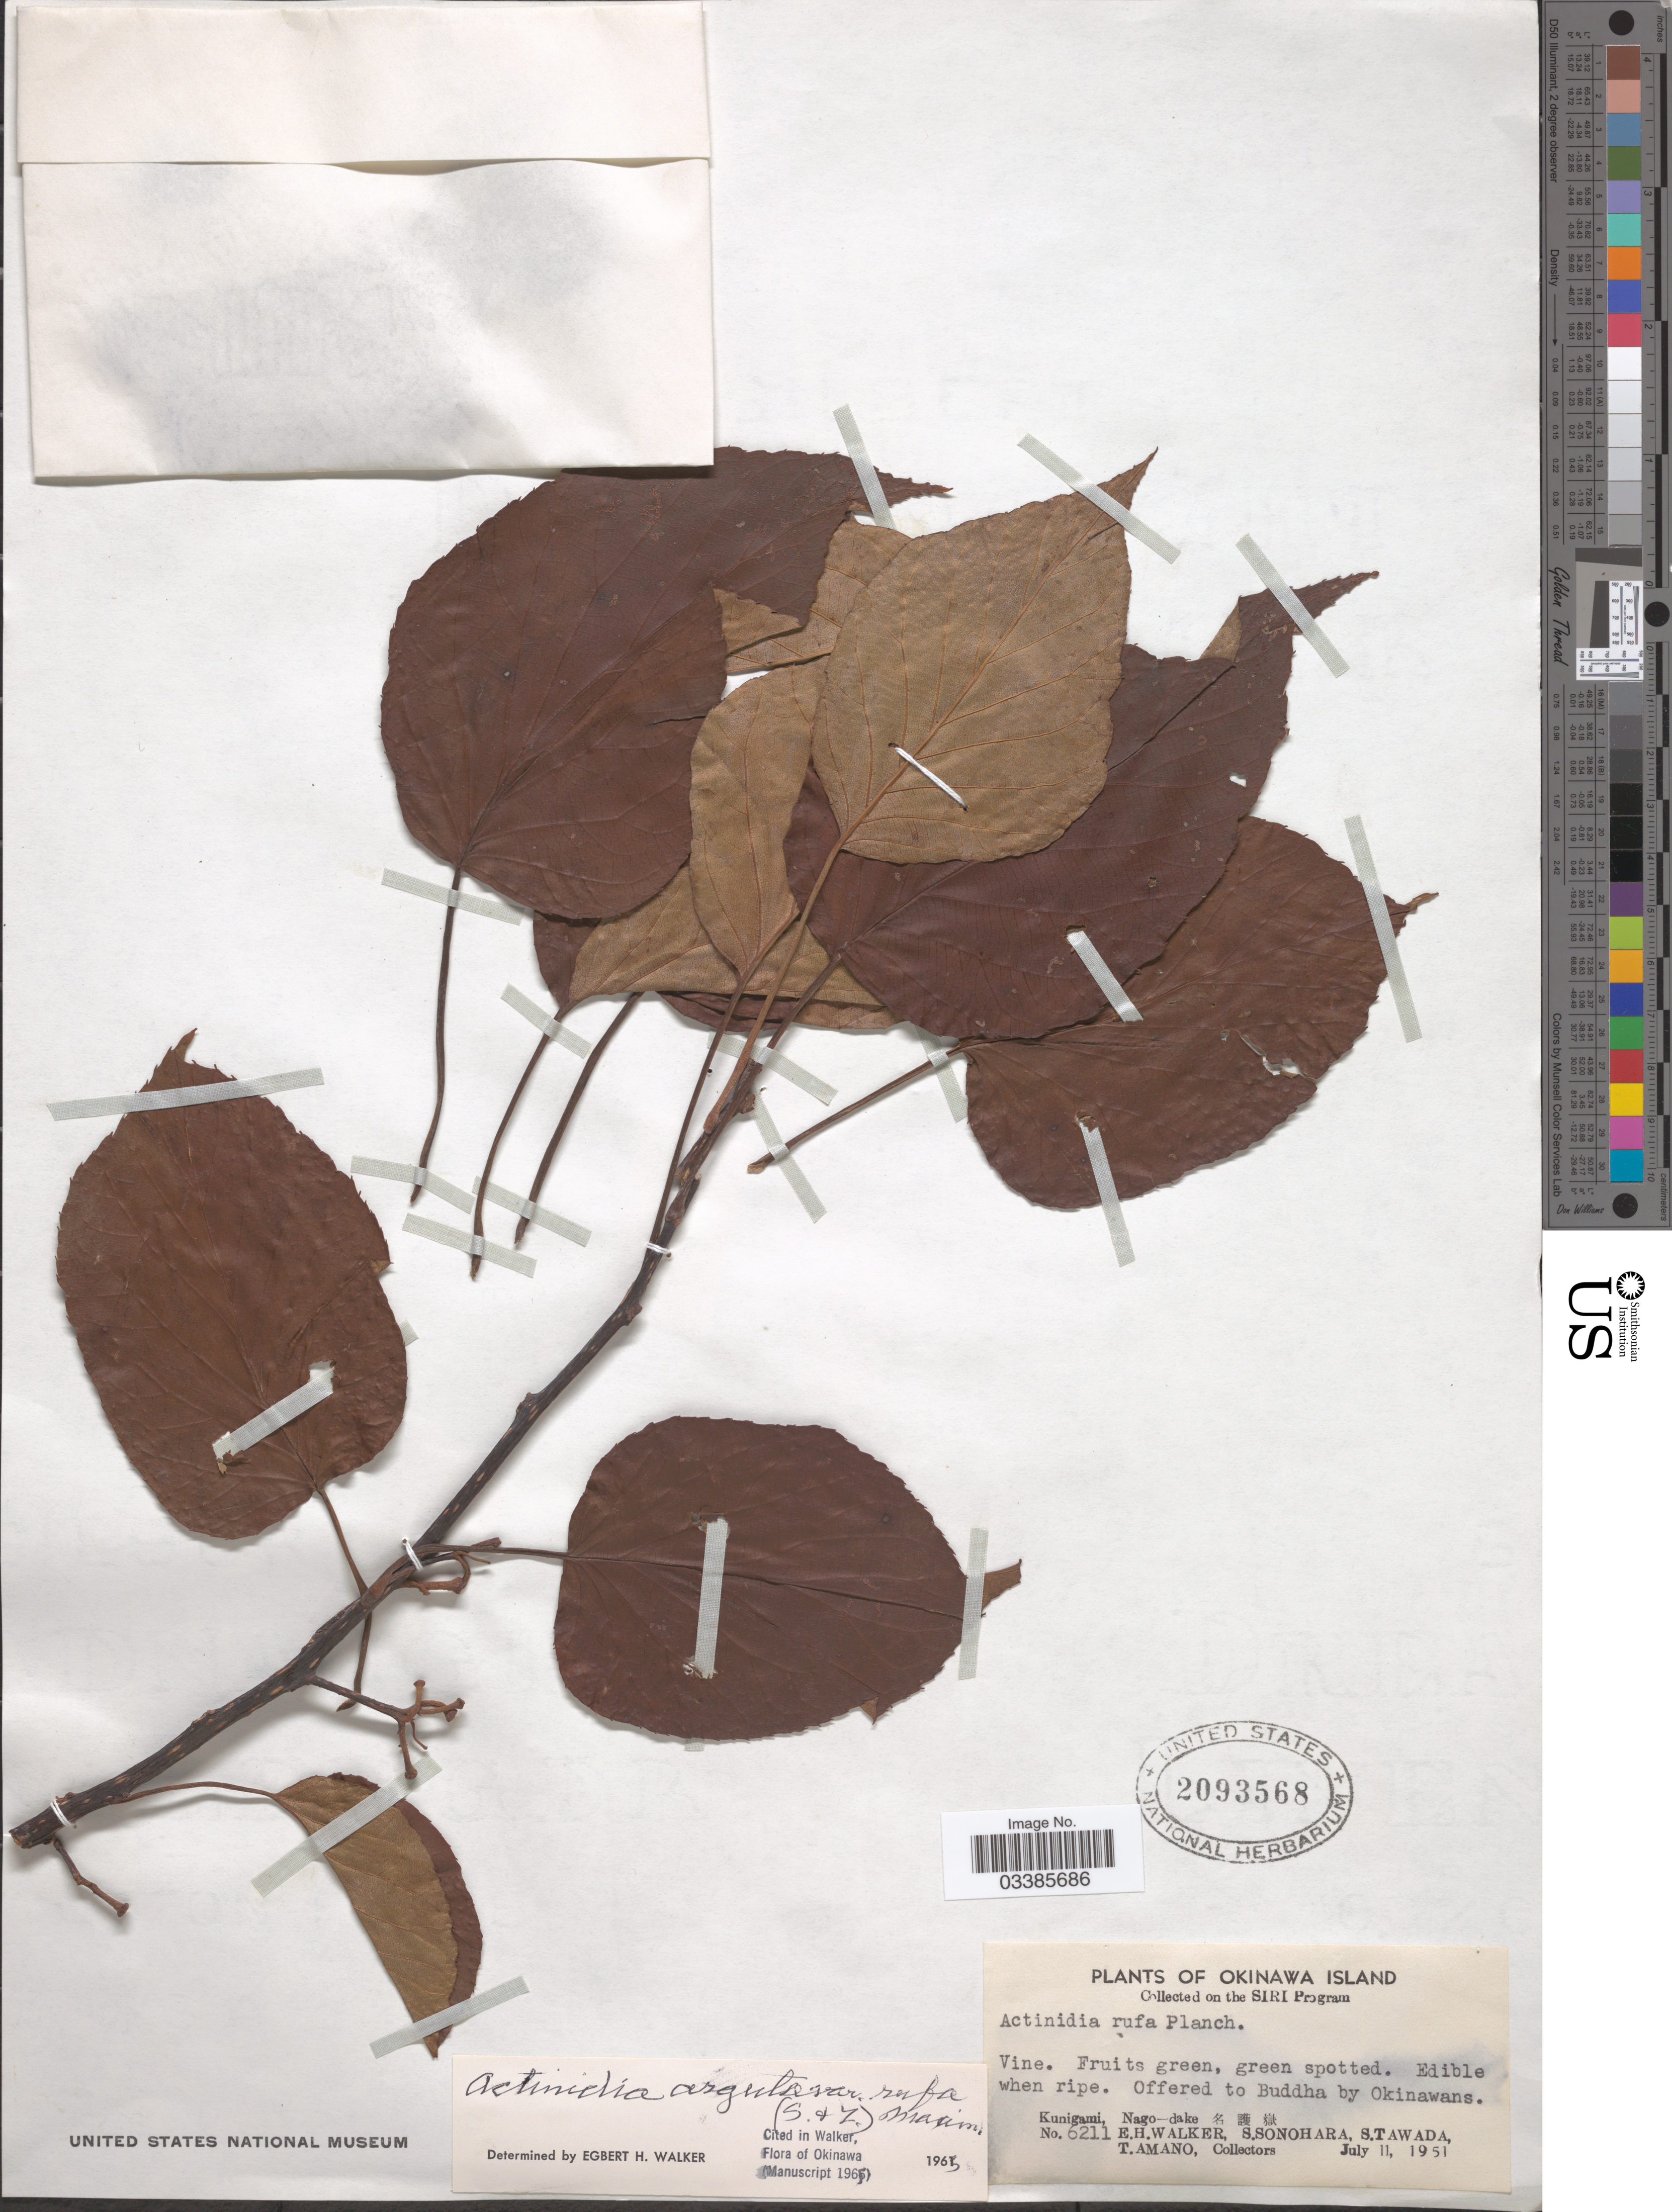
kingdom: Plantae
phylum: Tracheophyta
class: Magnoliopsida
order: Ericales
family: Actinidiaceae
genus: Actinidia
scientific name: Actinidia arguta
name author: (Siebold & Zucc.) Planch. ex Miq.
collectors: E. H. Walker, S. Sonohara, S. Tawada & T. Amano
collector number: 6211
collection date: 1951-07-11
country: Japan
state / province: Okinawa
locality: Kunigami, Nago-dake X.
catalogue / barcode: US 2093568